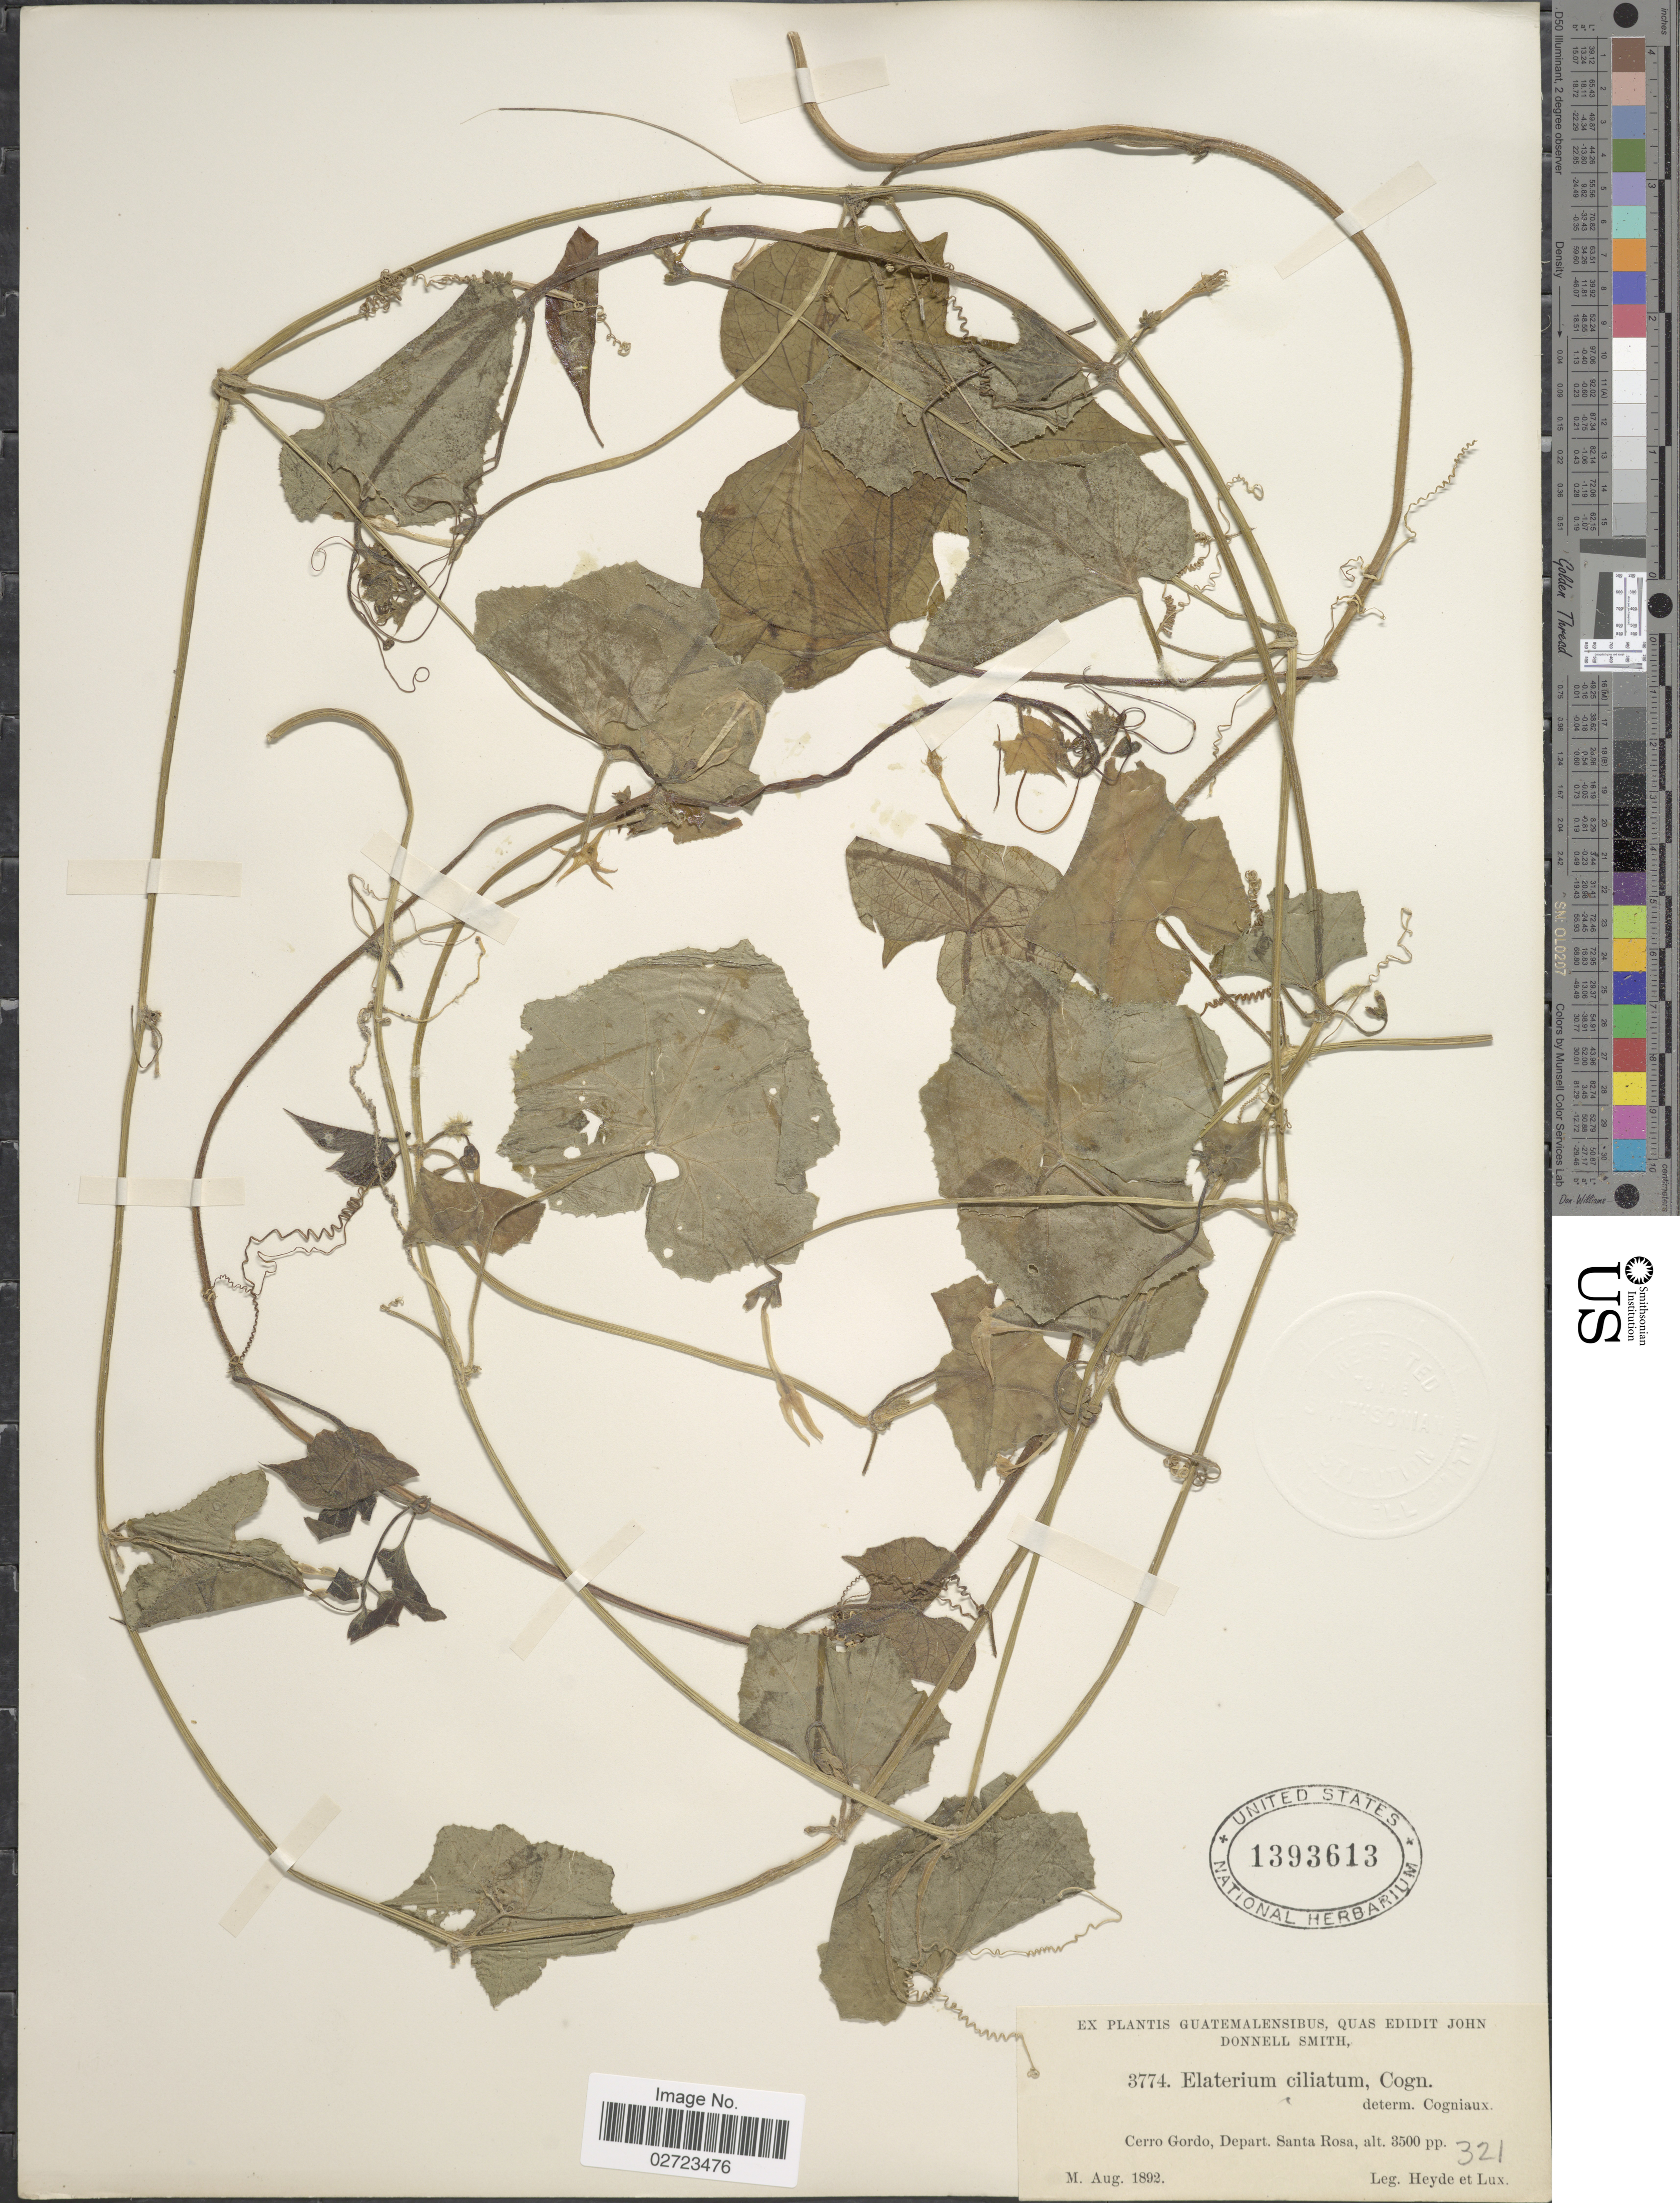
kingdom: Plantae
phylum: Tracheophyta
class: Magnoliopsida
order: Cucurbitales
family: Cucurbitaceae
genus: Cyclanthera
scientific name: Cyclanthera carthagenensis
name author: (Jacq.) H. Schaef. & S.S. Renner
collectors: Heyde & Lux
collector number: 3774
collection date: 1892-08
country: Guatemala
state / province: Santa Rosa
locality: Cerro Gordo.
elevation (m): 1067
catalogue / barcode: US 1393613